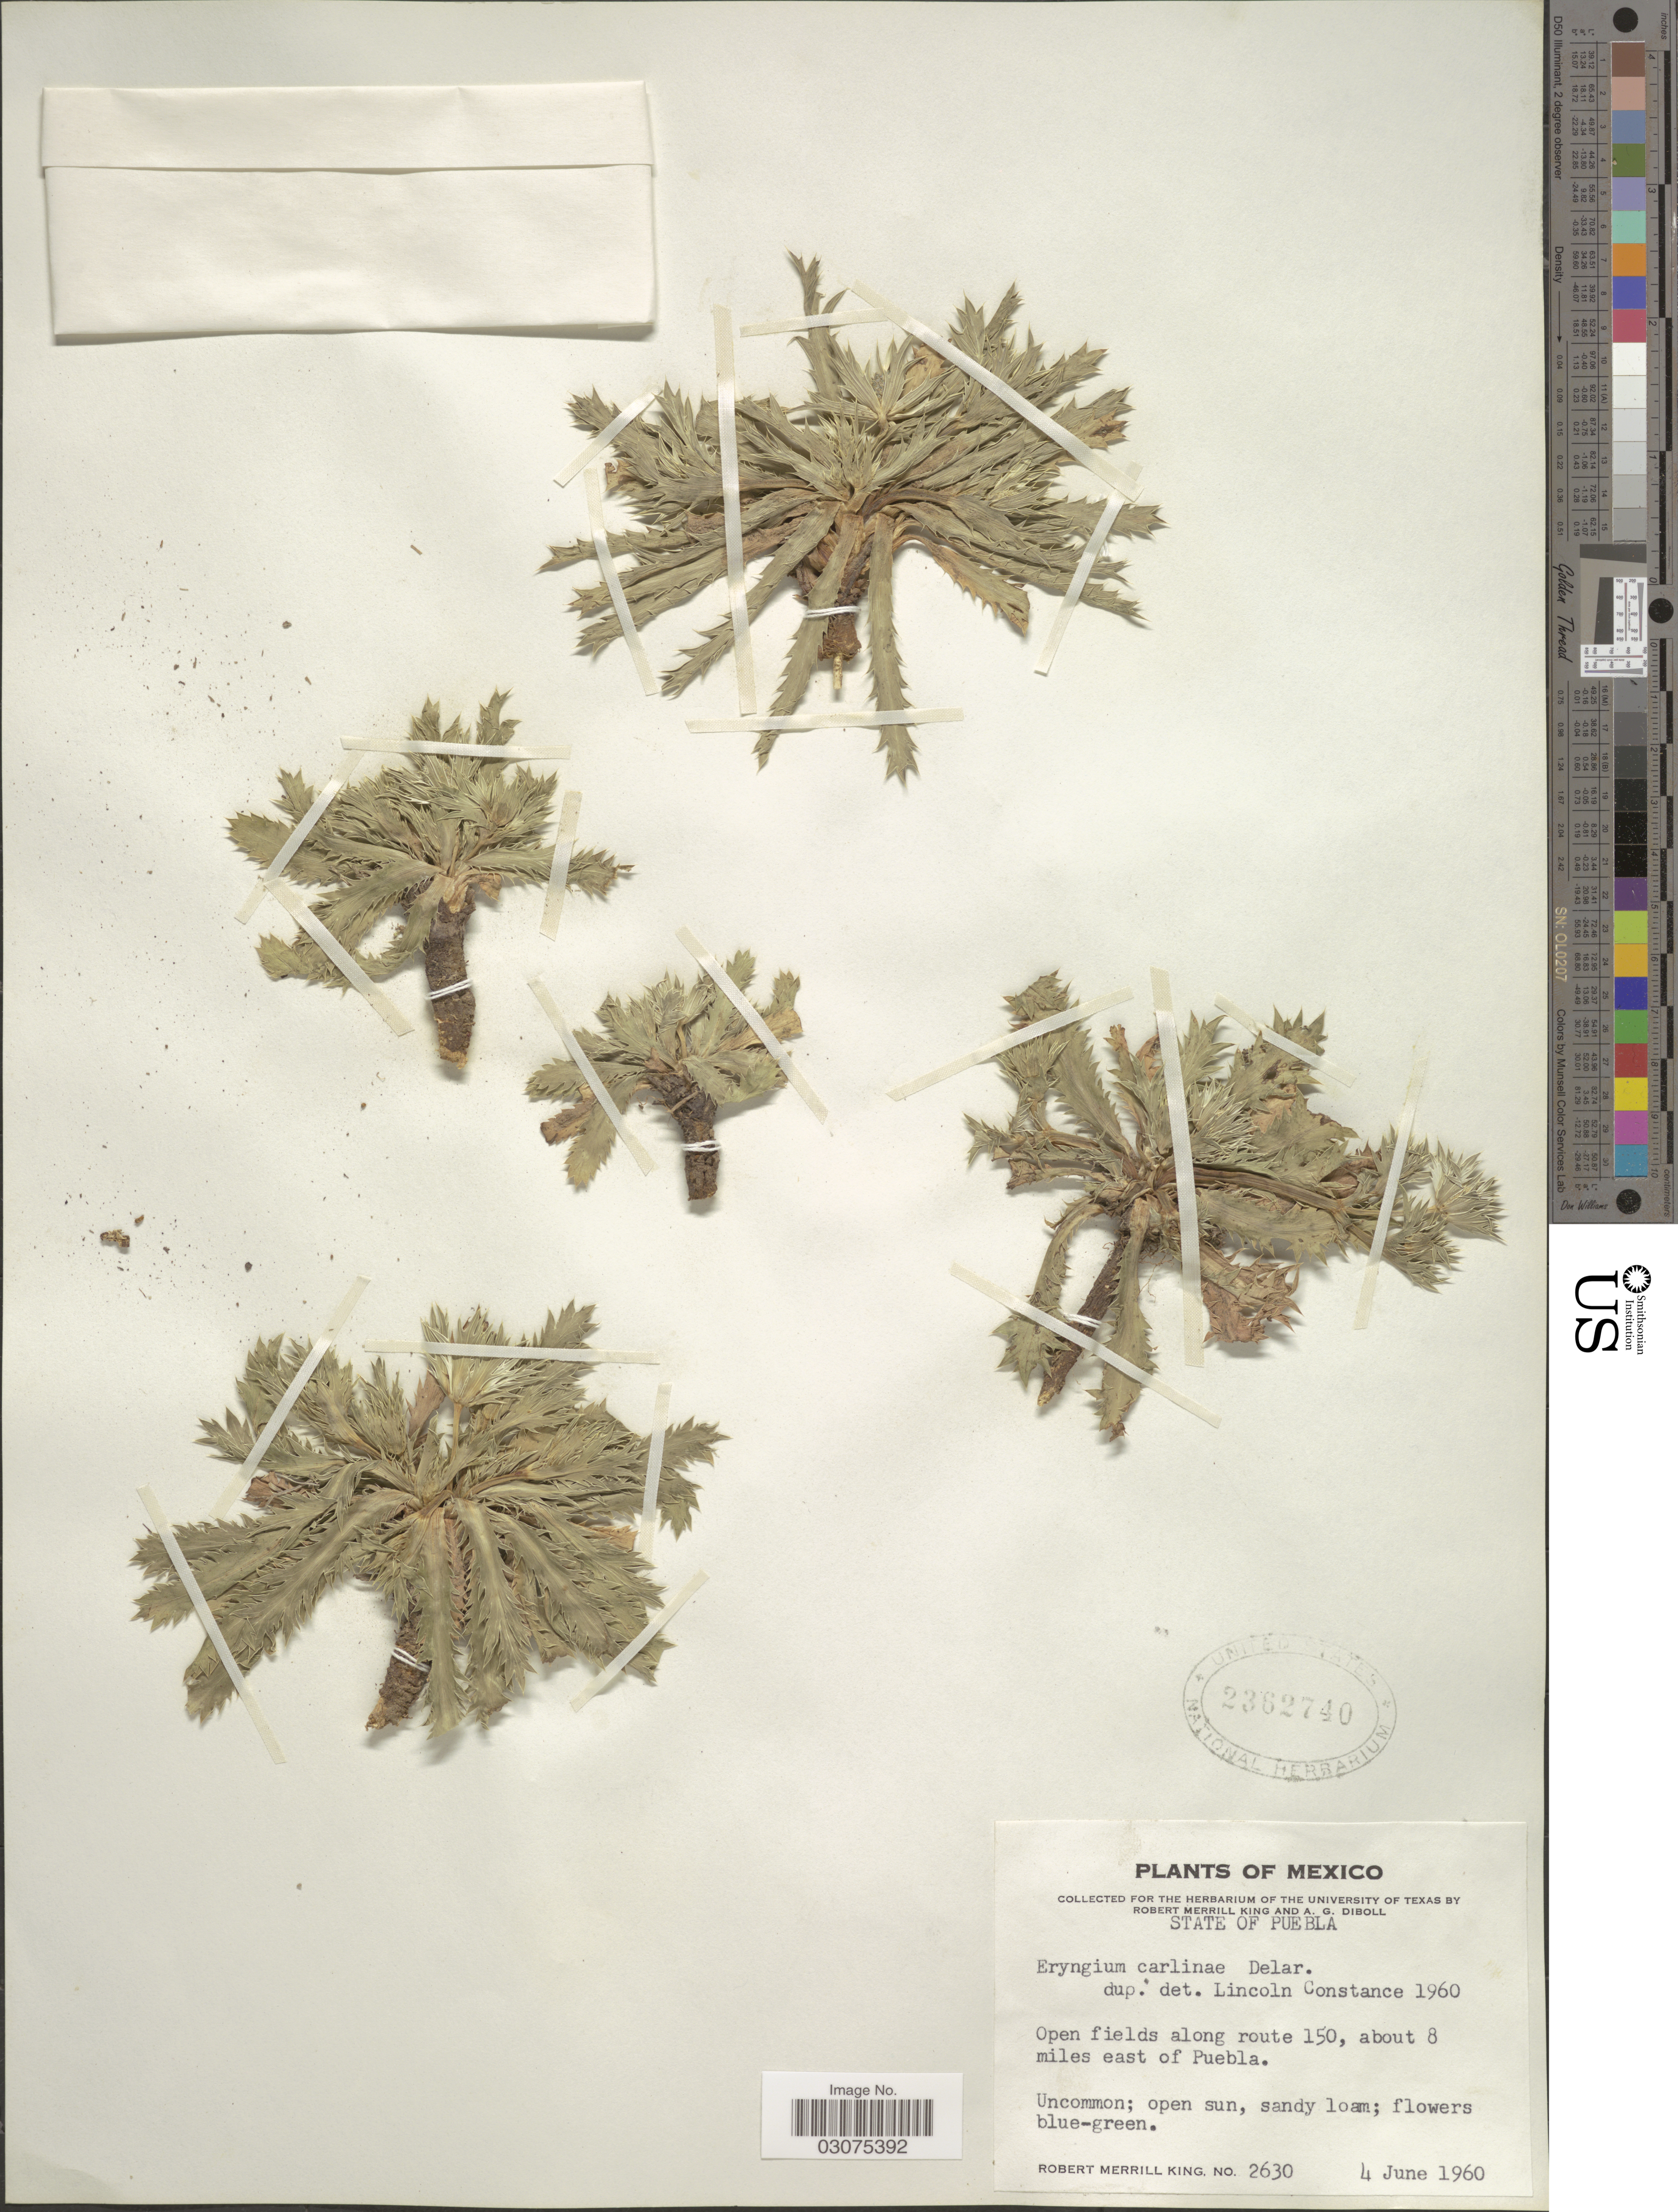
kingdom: Plantae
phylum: Tracheophyta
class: Magnoliopsida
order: Apiales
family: Apiaceae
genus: Eryngium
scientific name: Eryngium carlinae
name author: F. Delaroche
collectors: R. M. King & A. Diboll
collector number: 2630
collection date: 1960-06-04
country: Mexico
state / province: Puebla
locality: Open fields along route 150, about 8 miles east of Puebla.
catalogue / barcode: US 2362740